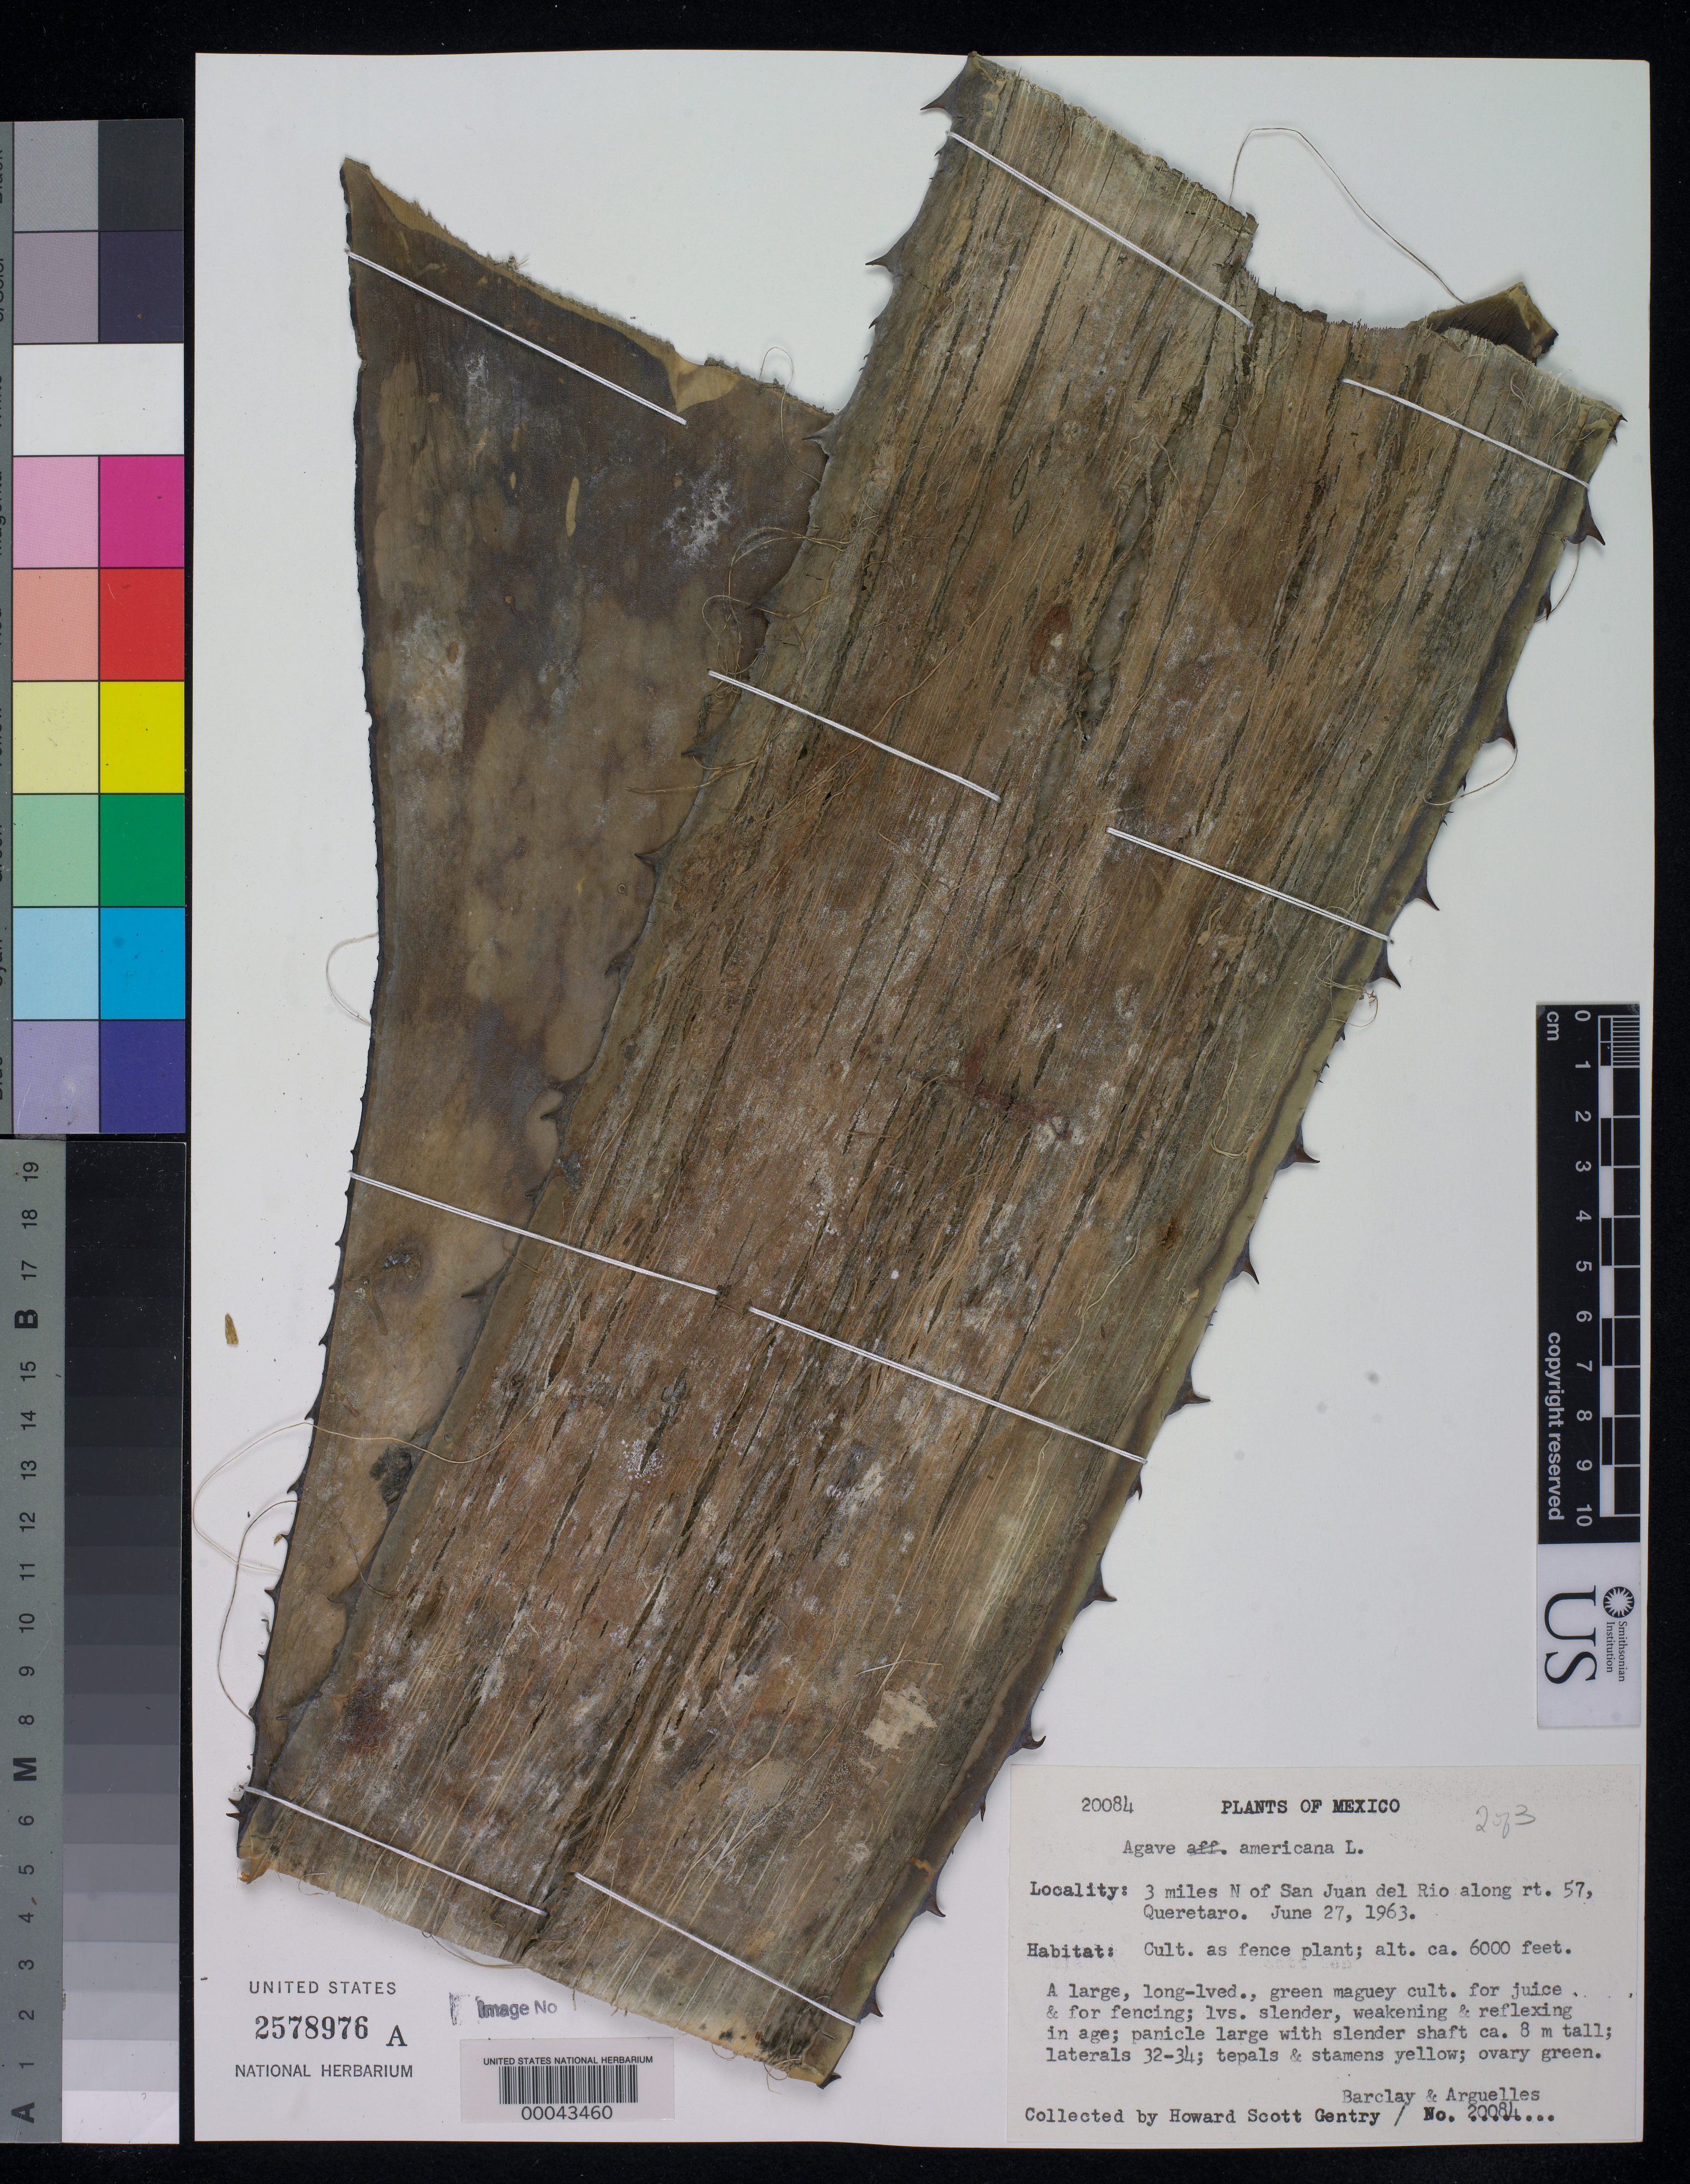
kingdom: Plantae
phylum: Tracheophyta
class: Liliopsida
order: Asparagales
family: Asparagaceae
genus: Agave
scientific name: Agave americana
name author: L.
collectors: H. S. Gentry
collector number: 20084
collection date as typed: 27 Jun 1963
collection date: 1963-06-27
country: Mexico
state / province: Querétaro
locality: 3 mi N of San Juan del Rio along rt 57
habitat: Cultivated as fence plant.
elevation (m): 1829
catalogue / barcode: US 2578976A